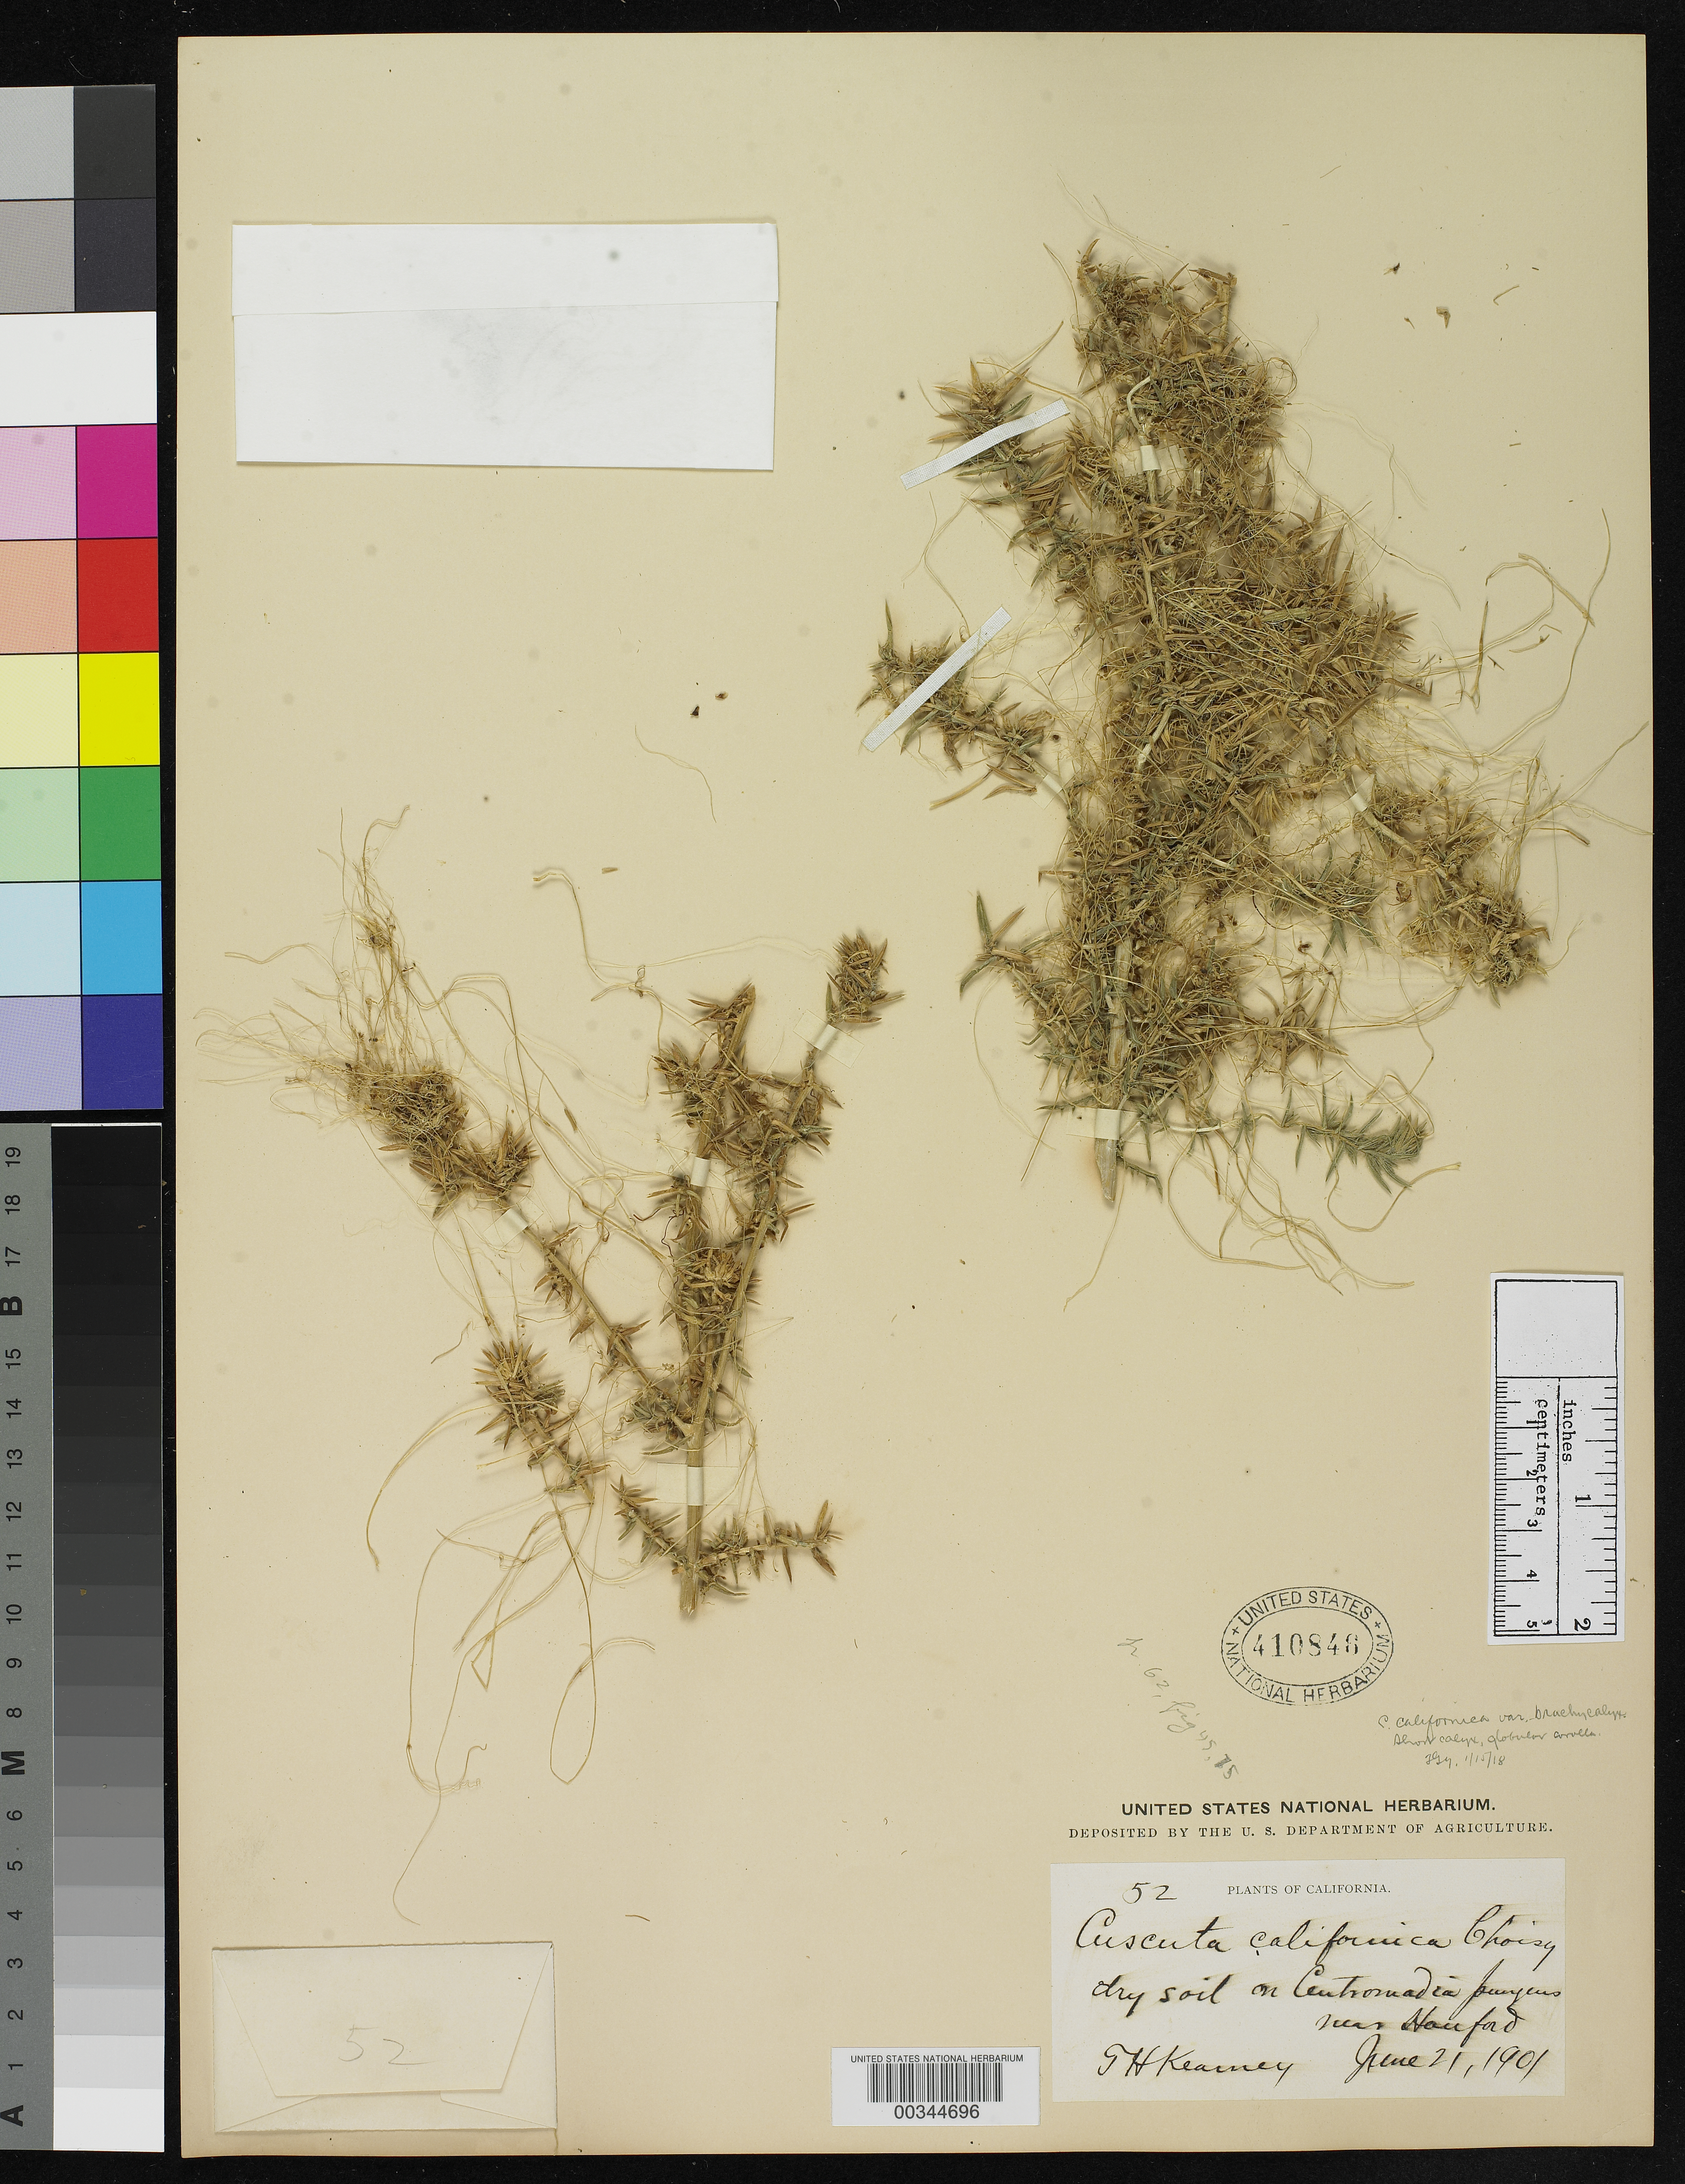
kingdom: Plantae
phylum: Tracheophyta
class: Magnoliopsida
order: Solanales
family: Convolvulaceae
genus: Cuscuta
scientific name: Cuscuta californica var. brachycalyx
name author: Yunck.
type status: Holotype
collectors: T. H. Kearney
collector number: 52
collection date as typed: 21 Jun 1901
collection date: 1901-06-21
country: United States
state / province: California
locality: Near Hanford.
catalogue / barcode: US 410846